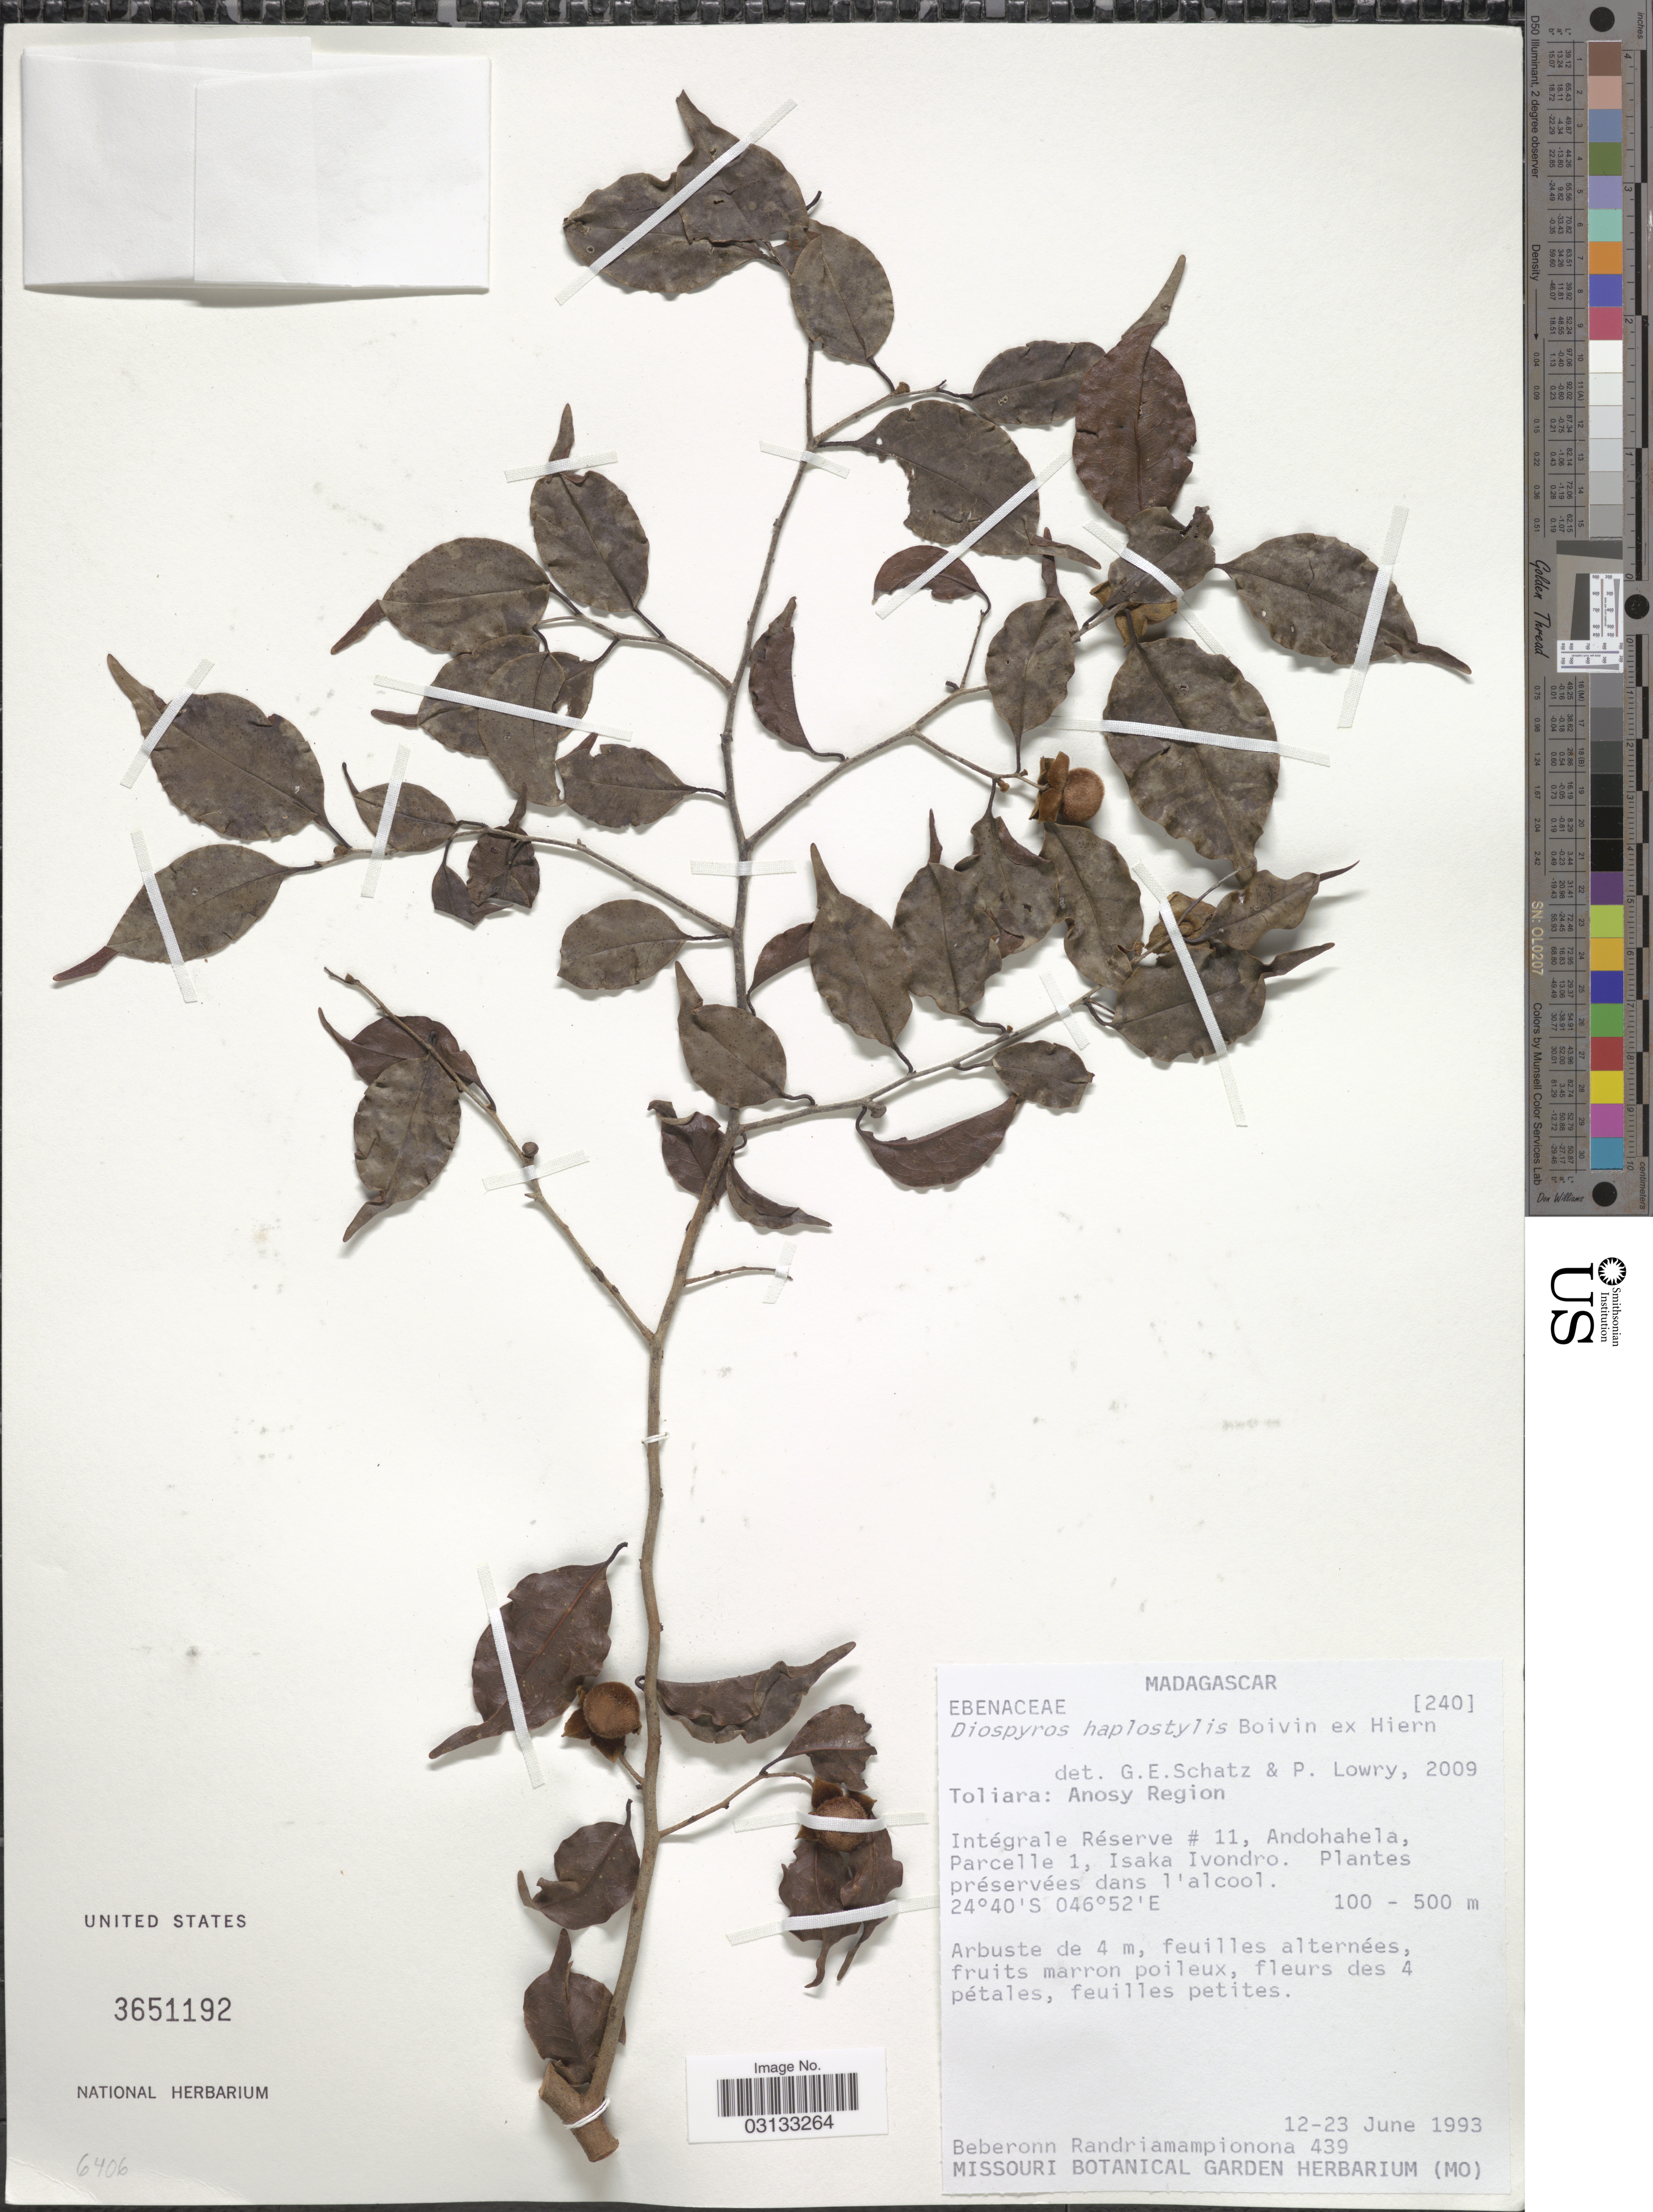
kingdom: Plantae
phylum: Tracheophyta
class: Magnoliopsida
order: Ericales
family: Ebenaceae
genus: Diospyros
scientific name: Diospyros haplostylis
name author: Boivin ex Hiern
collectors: B. Randriamampionona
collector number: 439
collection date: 1993-06-12/1993-06-23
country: Madagascar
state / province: Anosy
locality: Anosy Region, Intégrale Réserve #11, Andohahela, Parcelle 1, Isaka Ivondro.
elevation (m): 100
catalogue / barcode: US 3651192